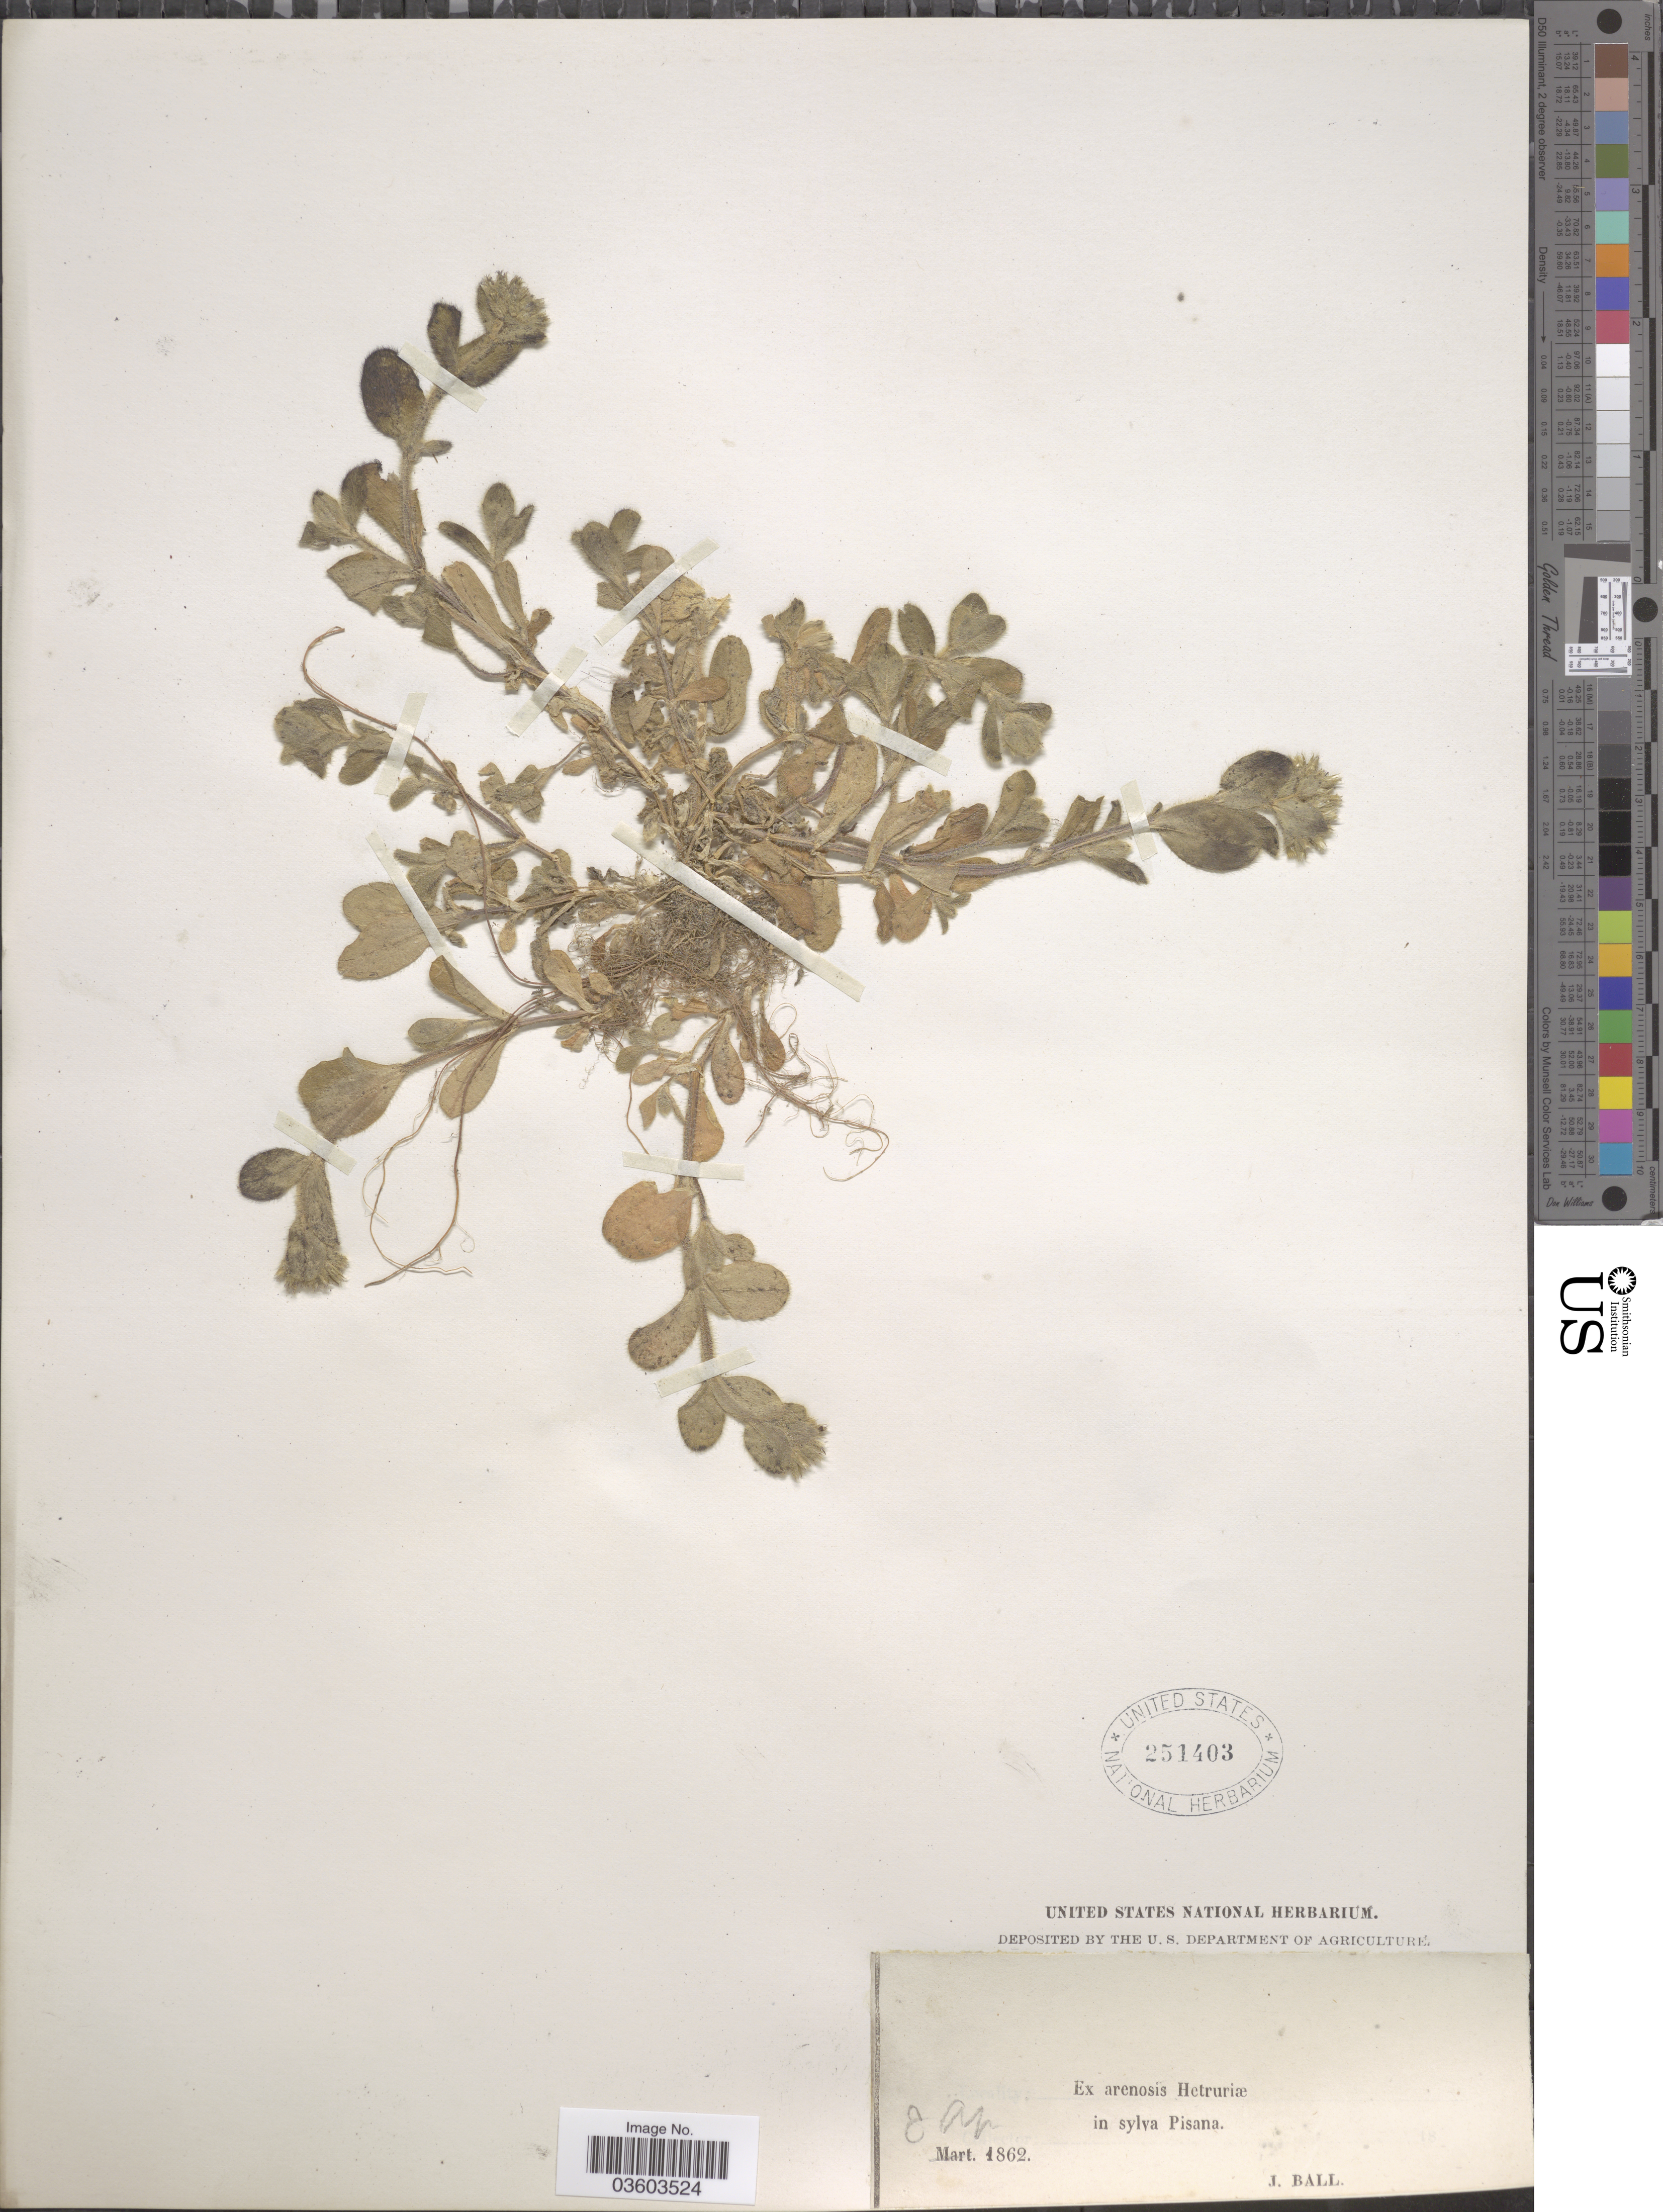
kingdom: Plantae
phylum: Tracheophyta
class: Magnoliopsida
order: Caryophyllales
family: Caryophyllaceae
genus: Cerastium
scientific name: Cerastium sp.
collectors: J. Ball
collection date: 1862-04-08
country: Italy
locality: Ex arenosis Hetruriæ in sylva Pisana.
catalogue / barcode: US 251403